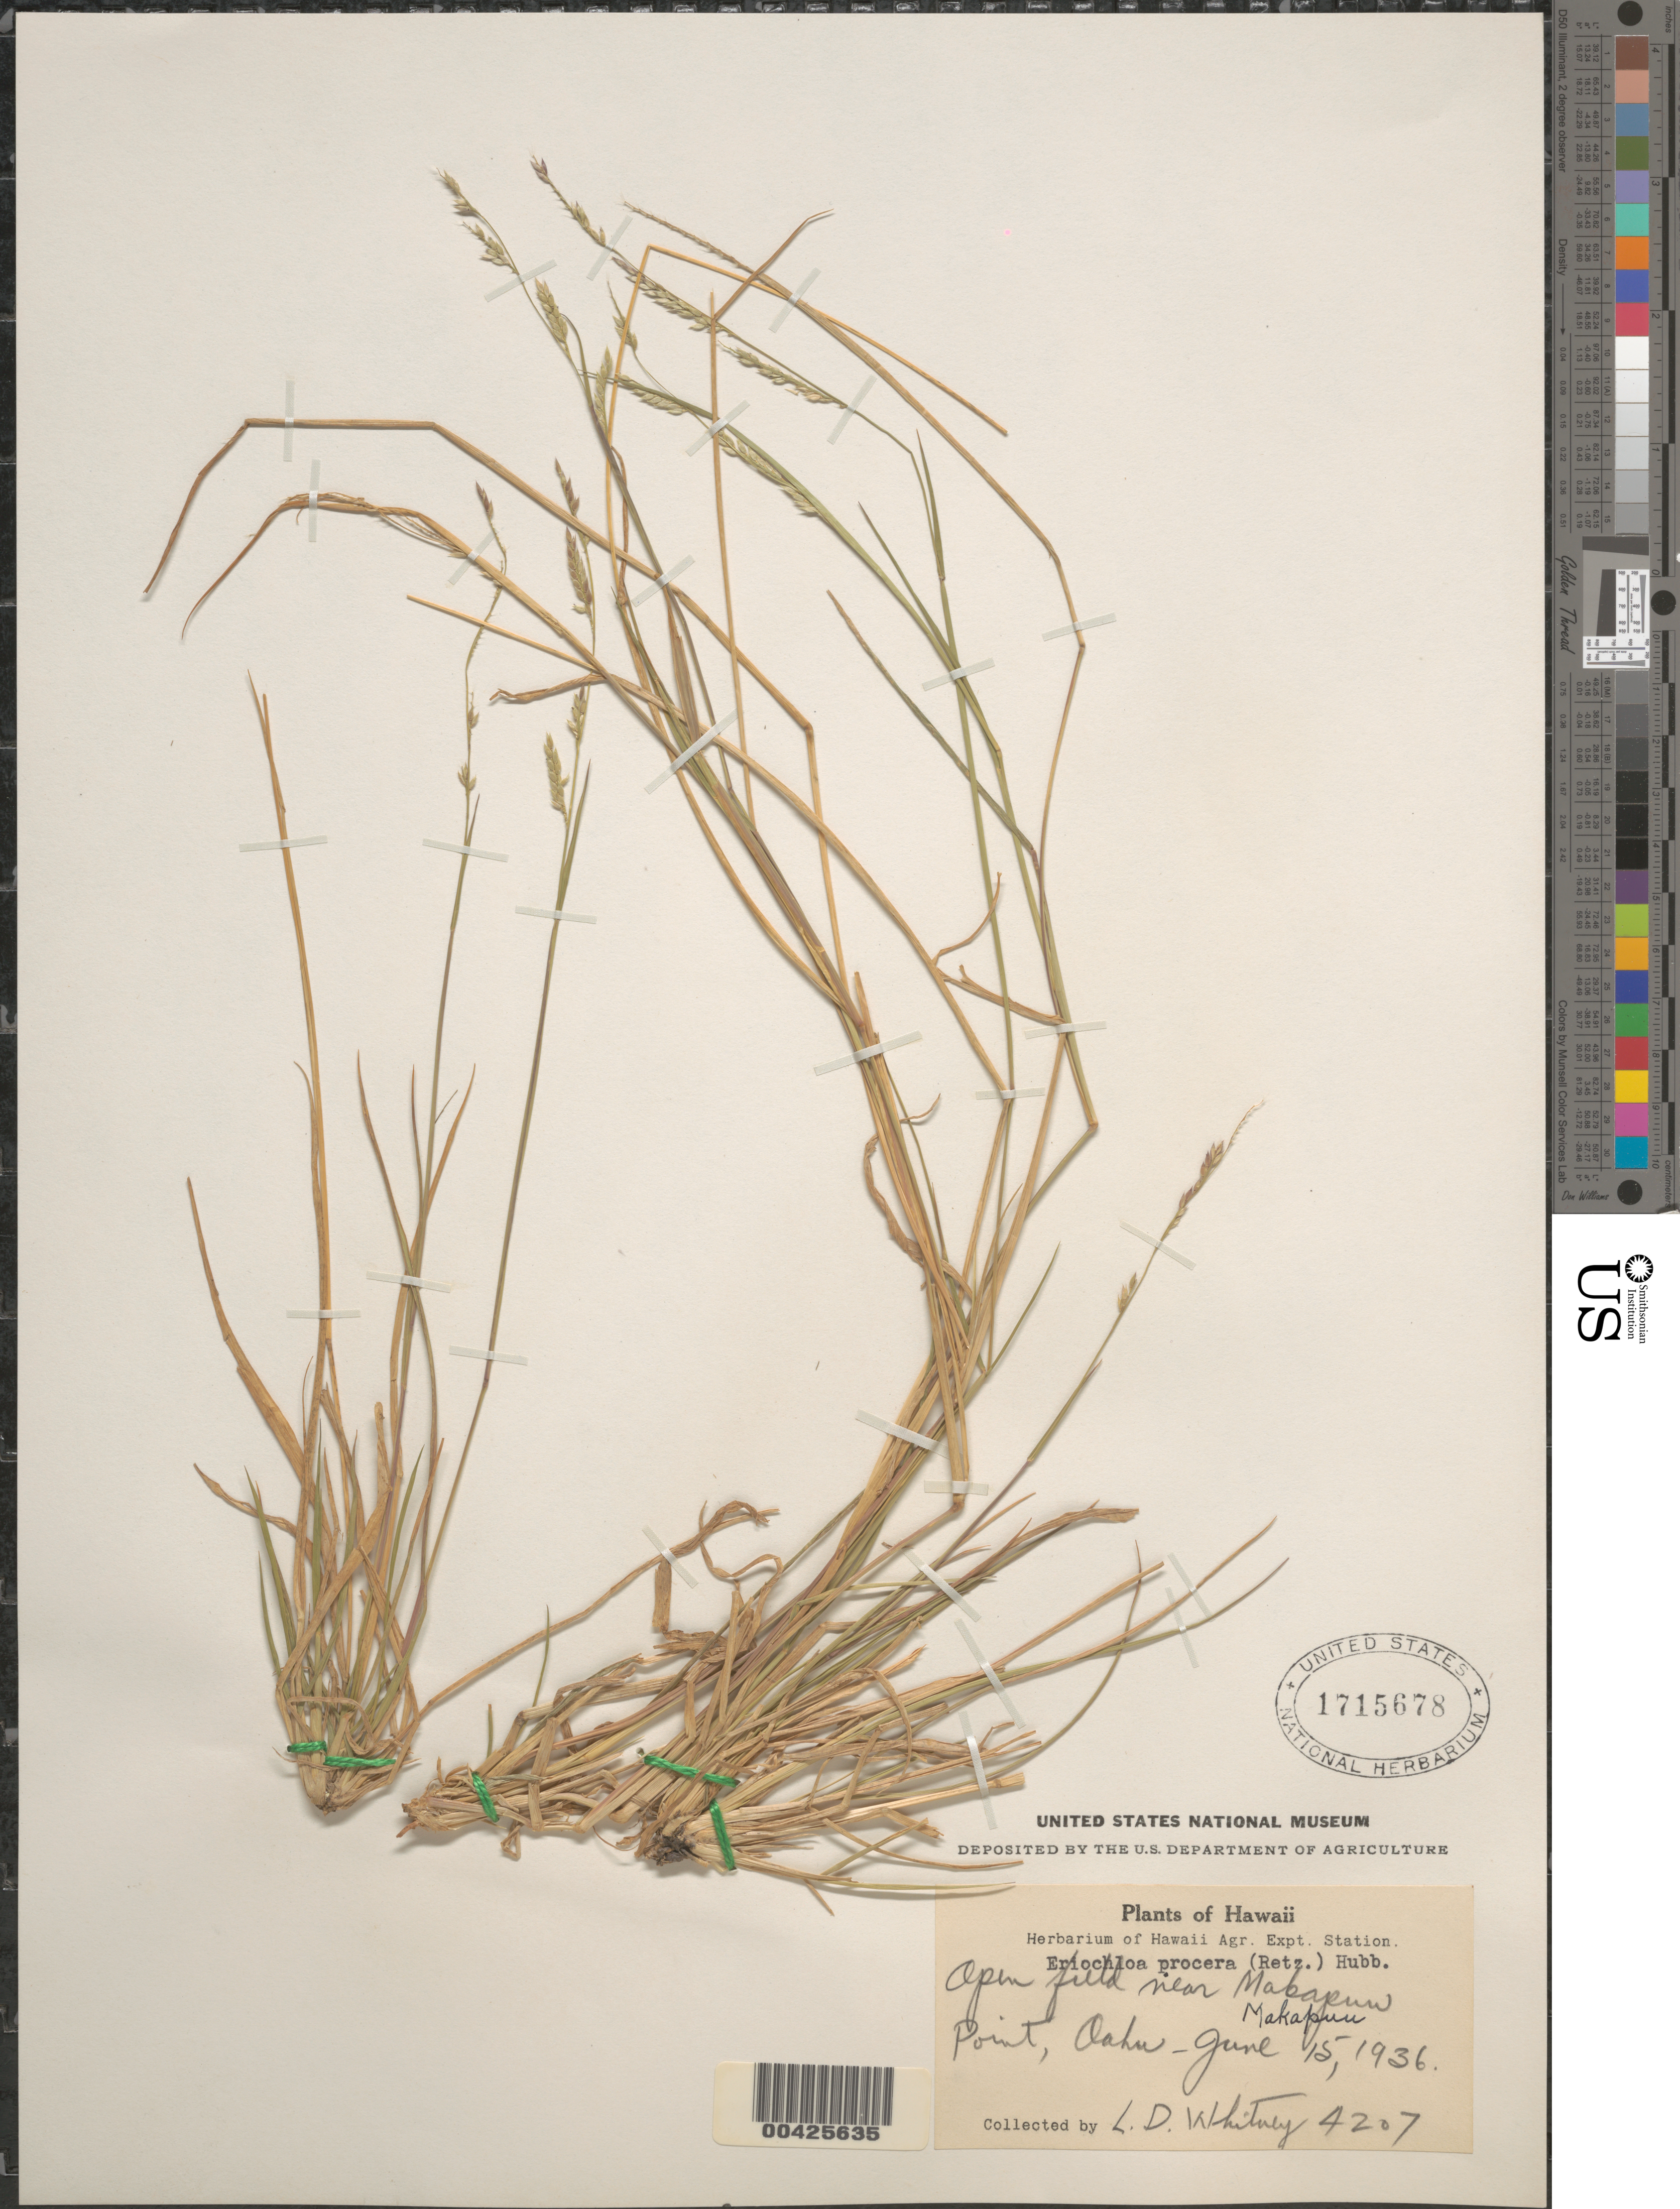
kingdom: Plantae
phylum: Tracheophyta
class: Liliopsida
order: Poales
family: Poaceae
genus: Eriochloa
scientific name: Eriochloa procera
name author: (Retz.) C.E. Hubb.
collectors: L. Whitney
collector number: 4207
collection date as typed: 15 Jun 1936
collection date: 1936-06-15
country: United States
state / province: Hawaii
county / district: Honolulu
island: Oahu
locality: Open field near Makapuu Point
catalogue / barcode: US 1715678